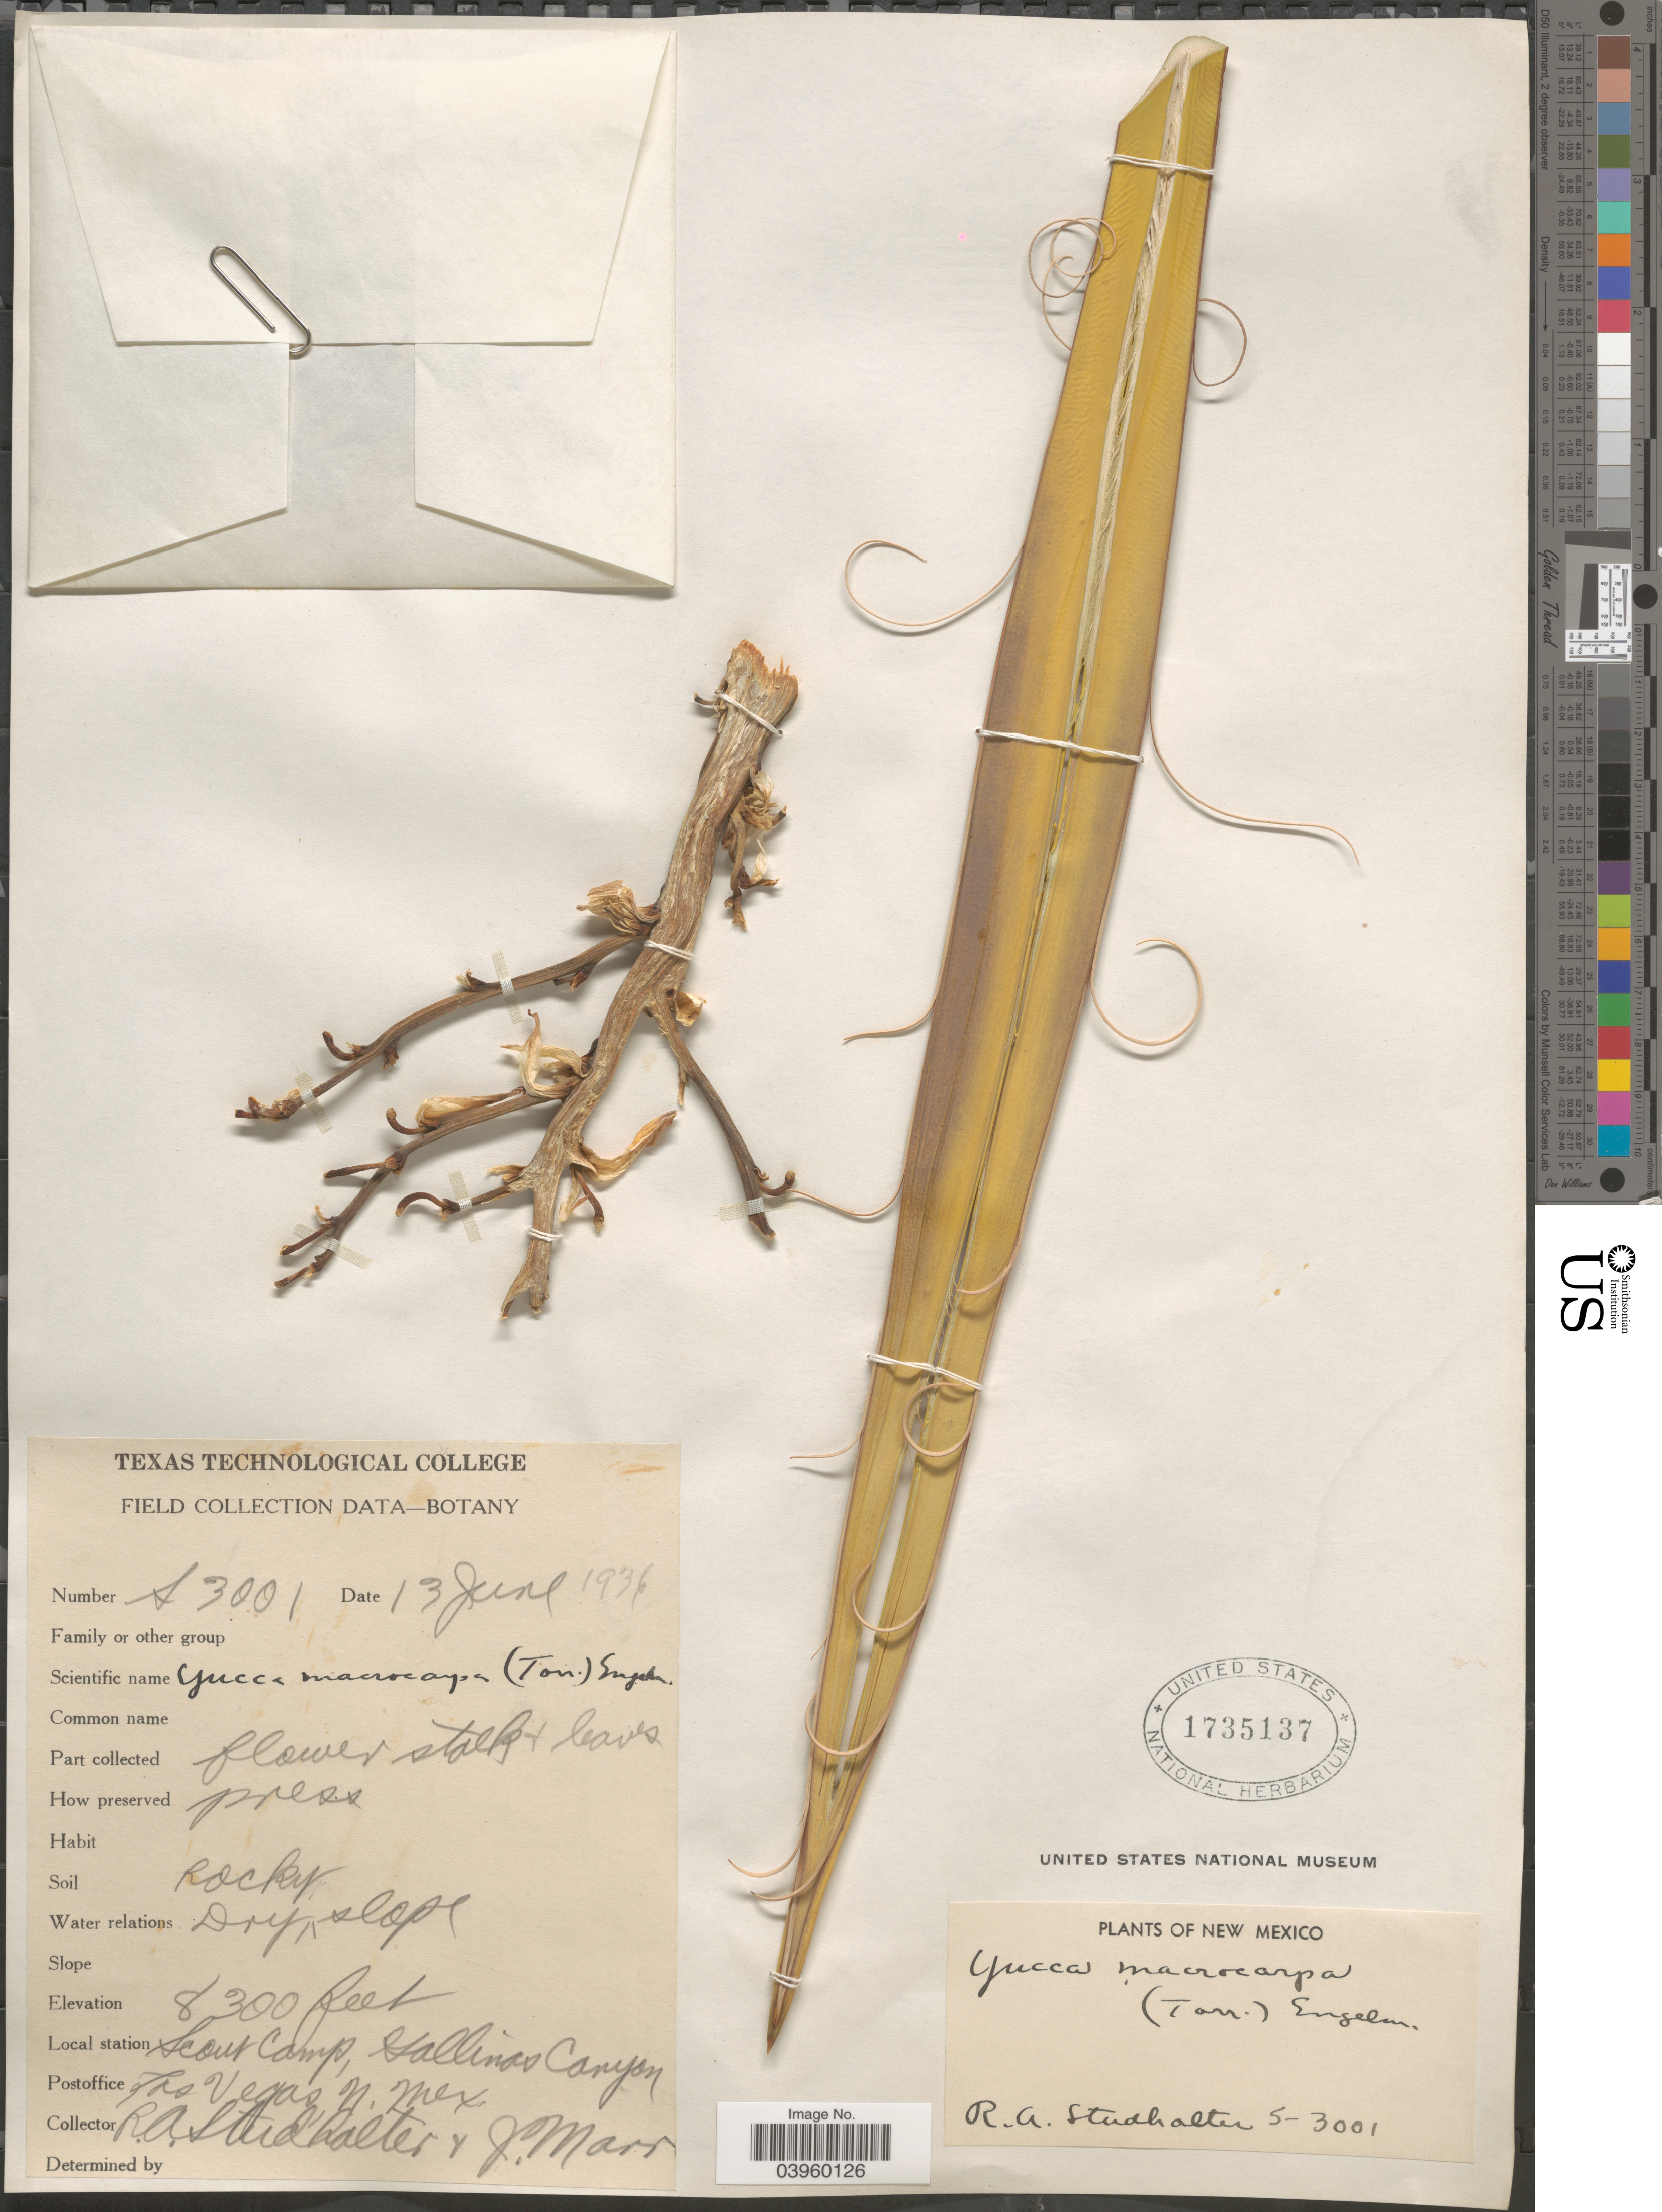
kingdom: Plantae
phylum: Tracheophyta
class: Liliopsida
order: Asparagales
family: Asparagaceae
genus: Yucca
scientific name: Yucca torreyi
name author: Shafer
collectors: R. Studhalter & J. Marr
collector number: S-3001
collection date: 1936-06-13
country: United States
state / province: New Mexico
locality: Scout Camp, Gallinas Canyon. Las Vegas.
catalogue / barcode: US 1735137